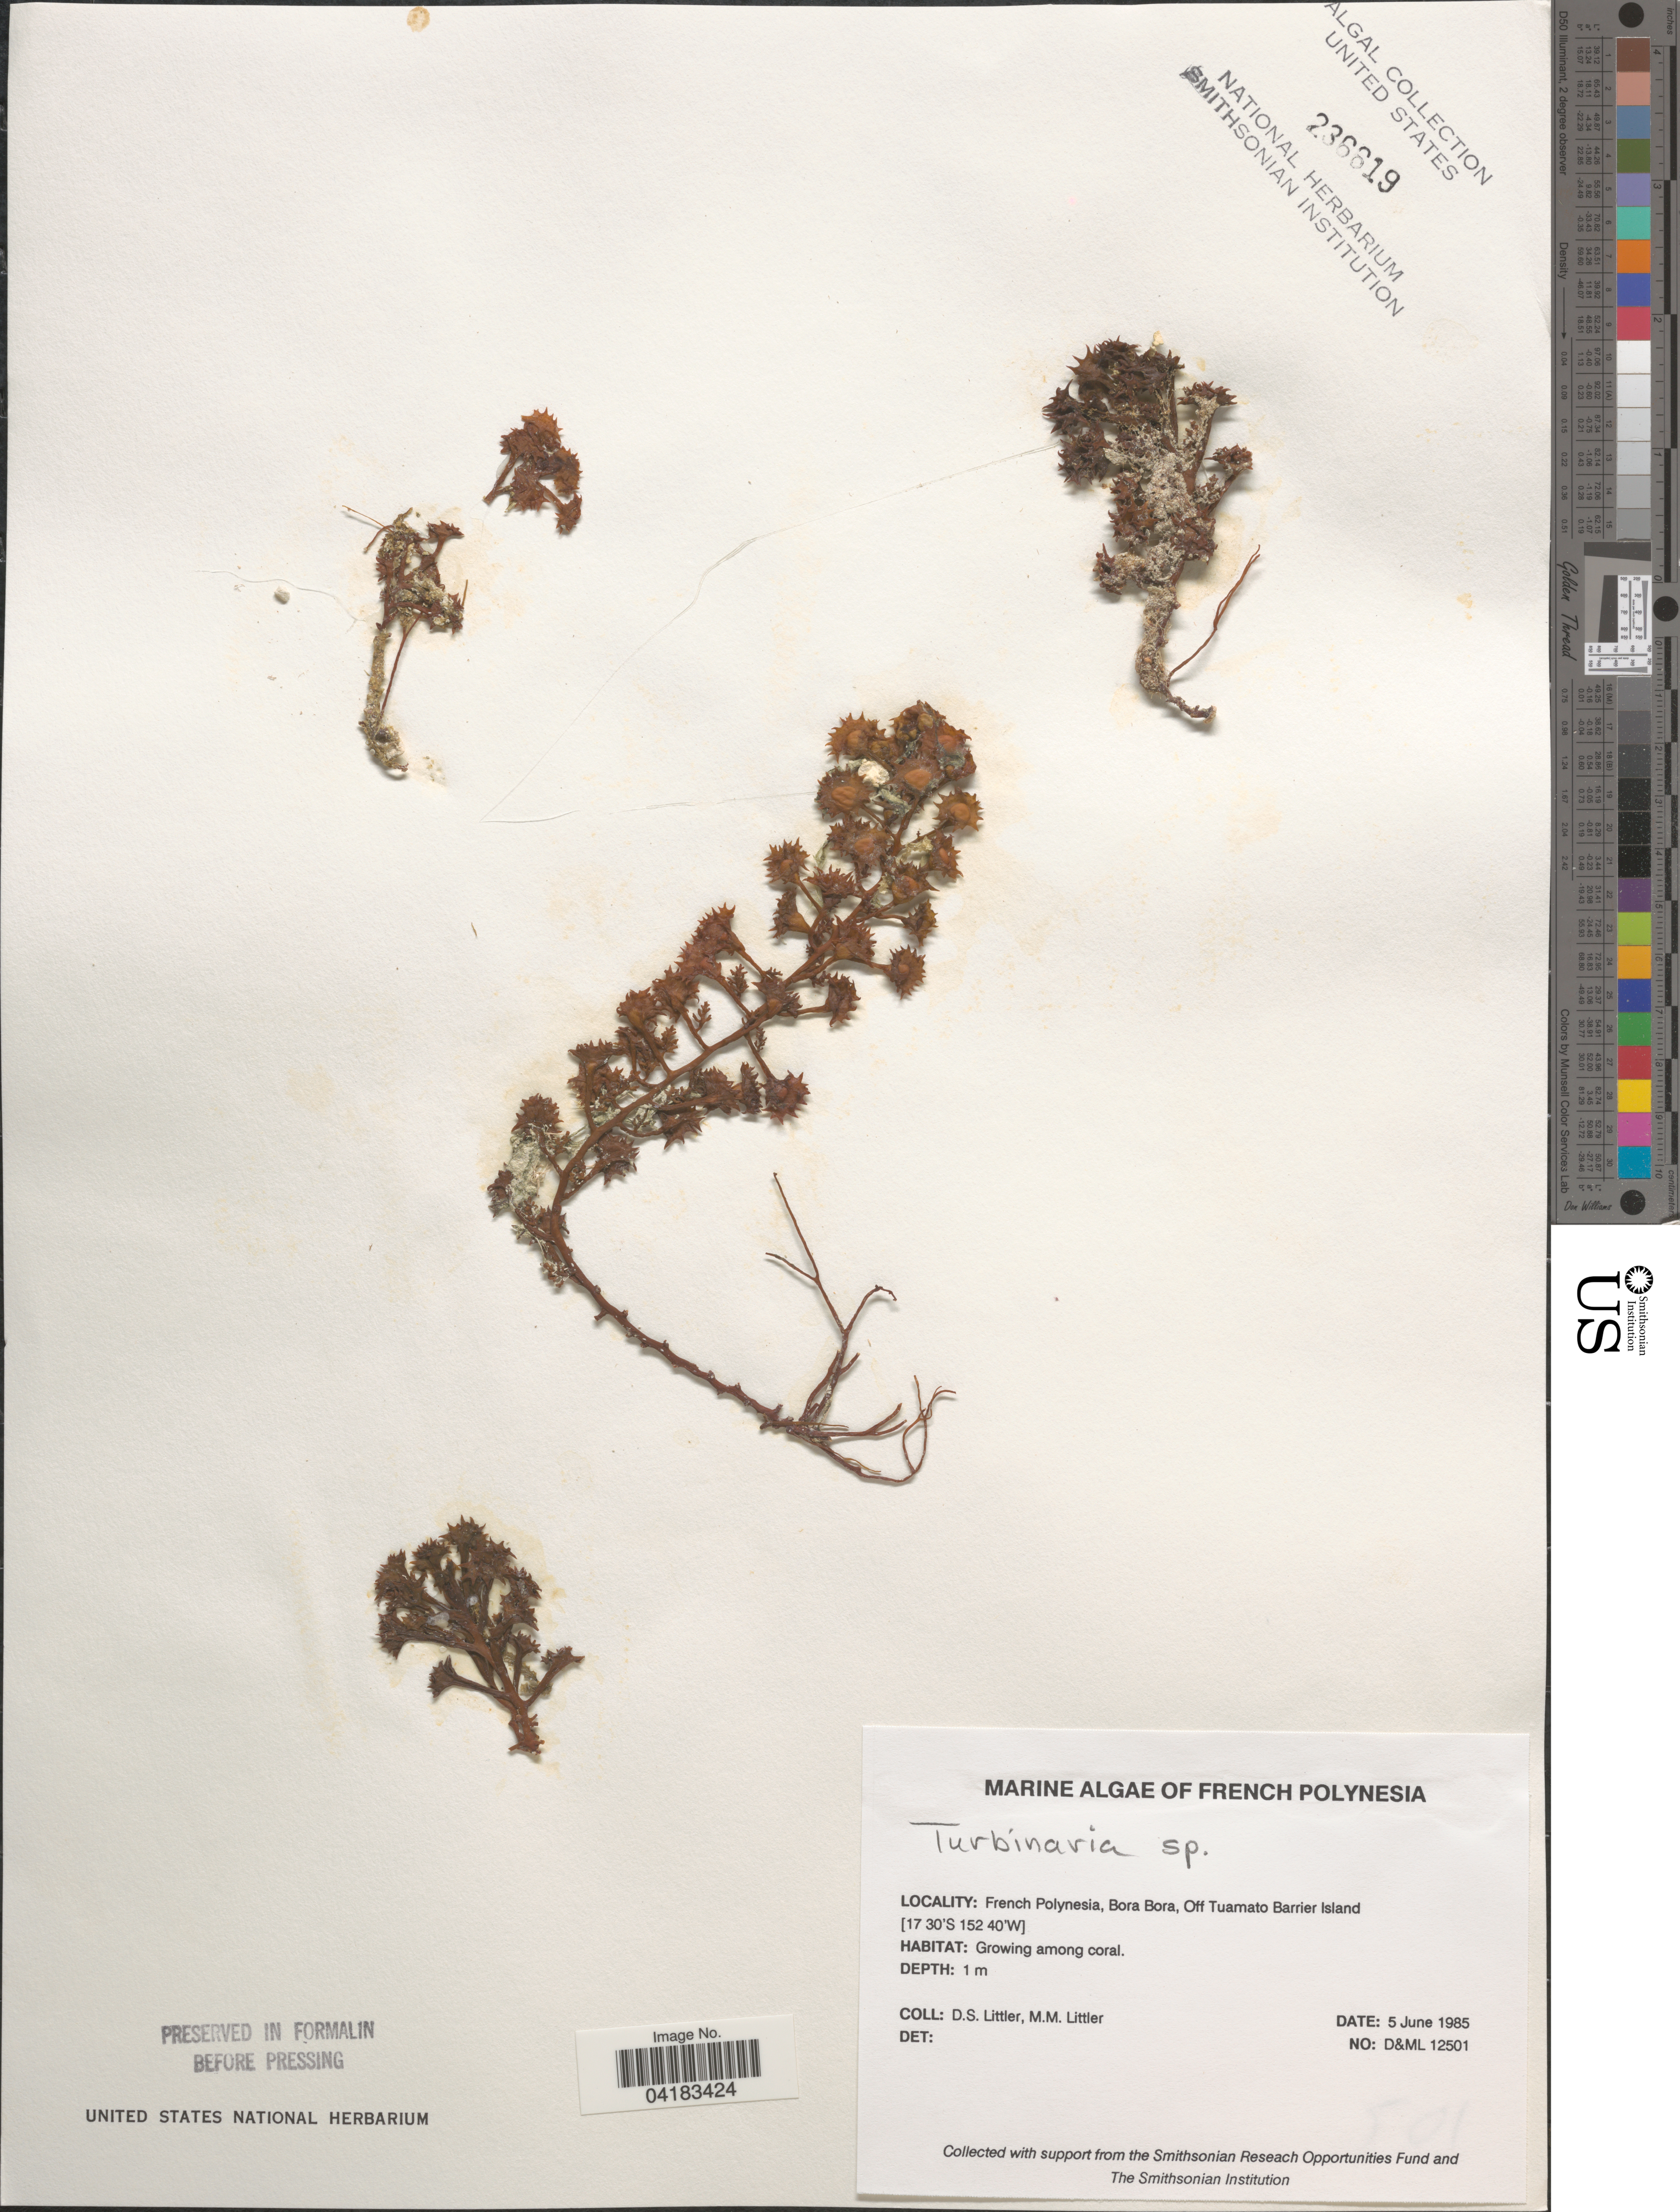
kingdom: Chromista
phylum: Ochrophyta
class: Phaeophyceae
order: Fucales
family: Sargassaceae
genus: Turbinaria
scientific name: Turbinaria sp.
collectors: D. S. Littler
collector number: D&ML12501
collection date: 1985-06-05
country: French Polynesia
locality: Bora Bora, Off Tuamato Barrier Island.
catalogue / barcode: US 236619